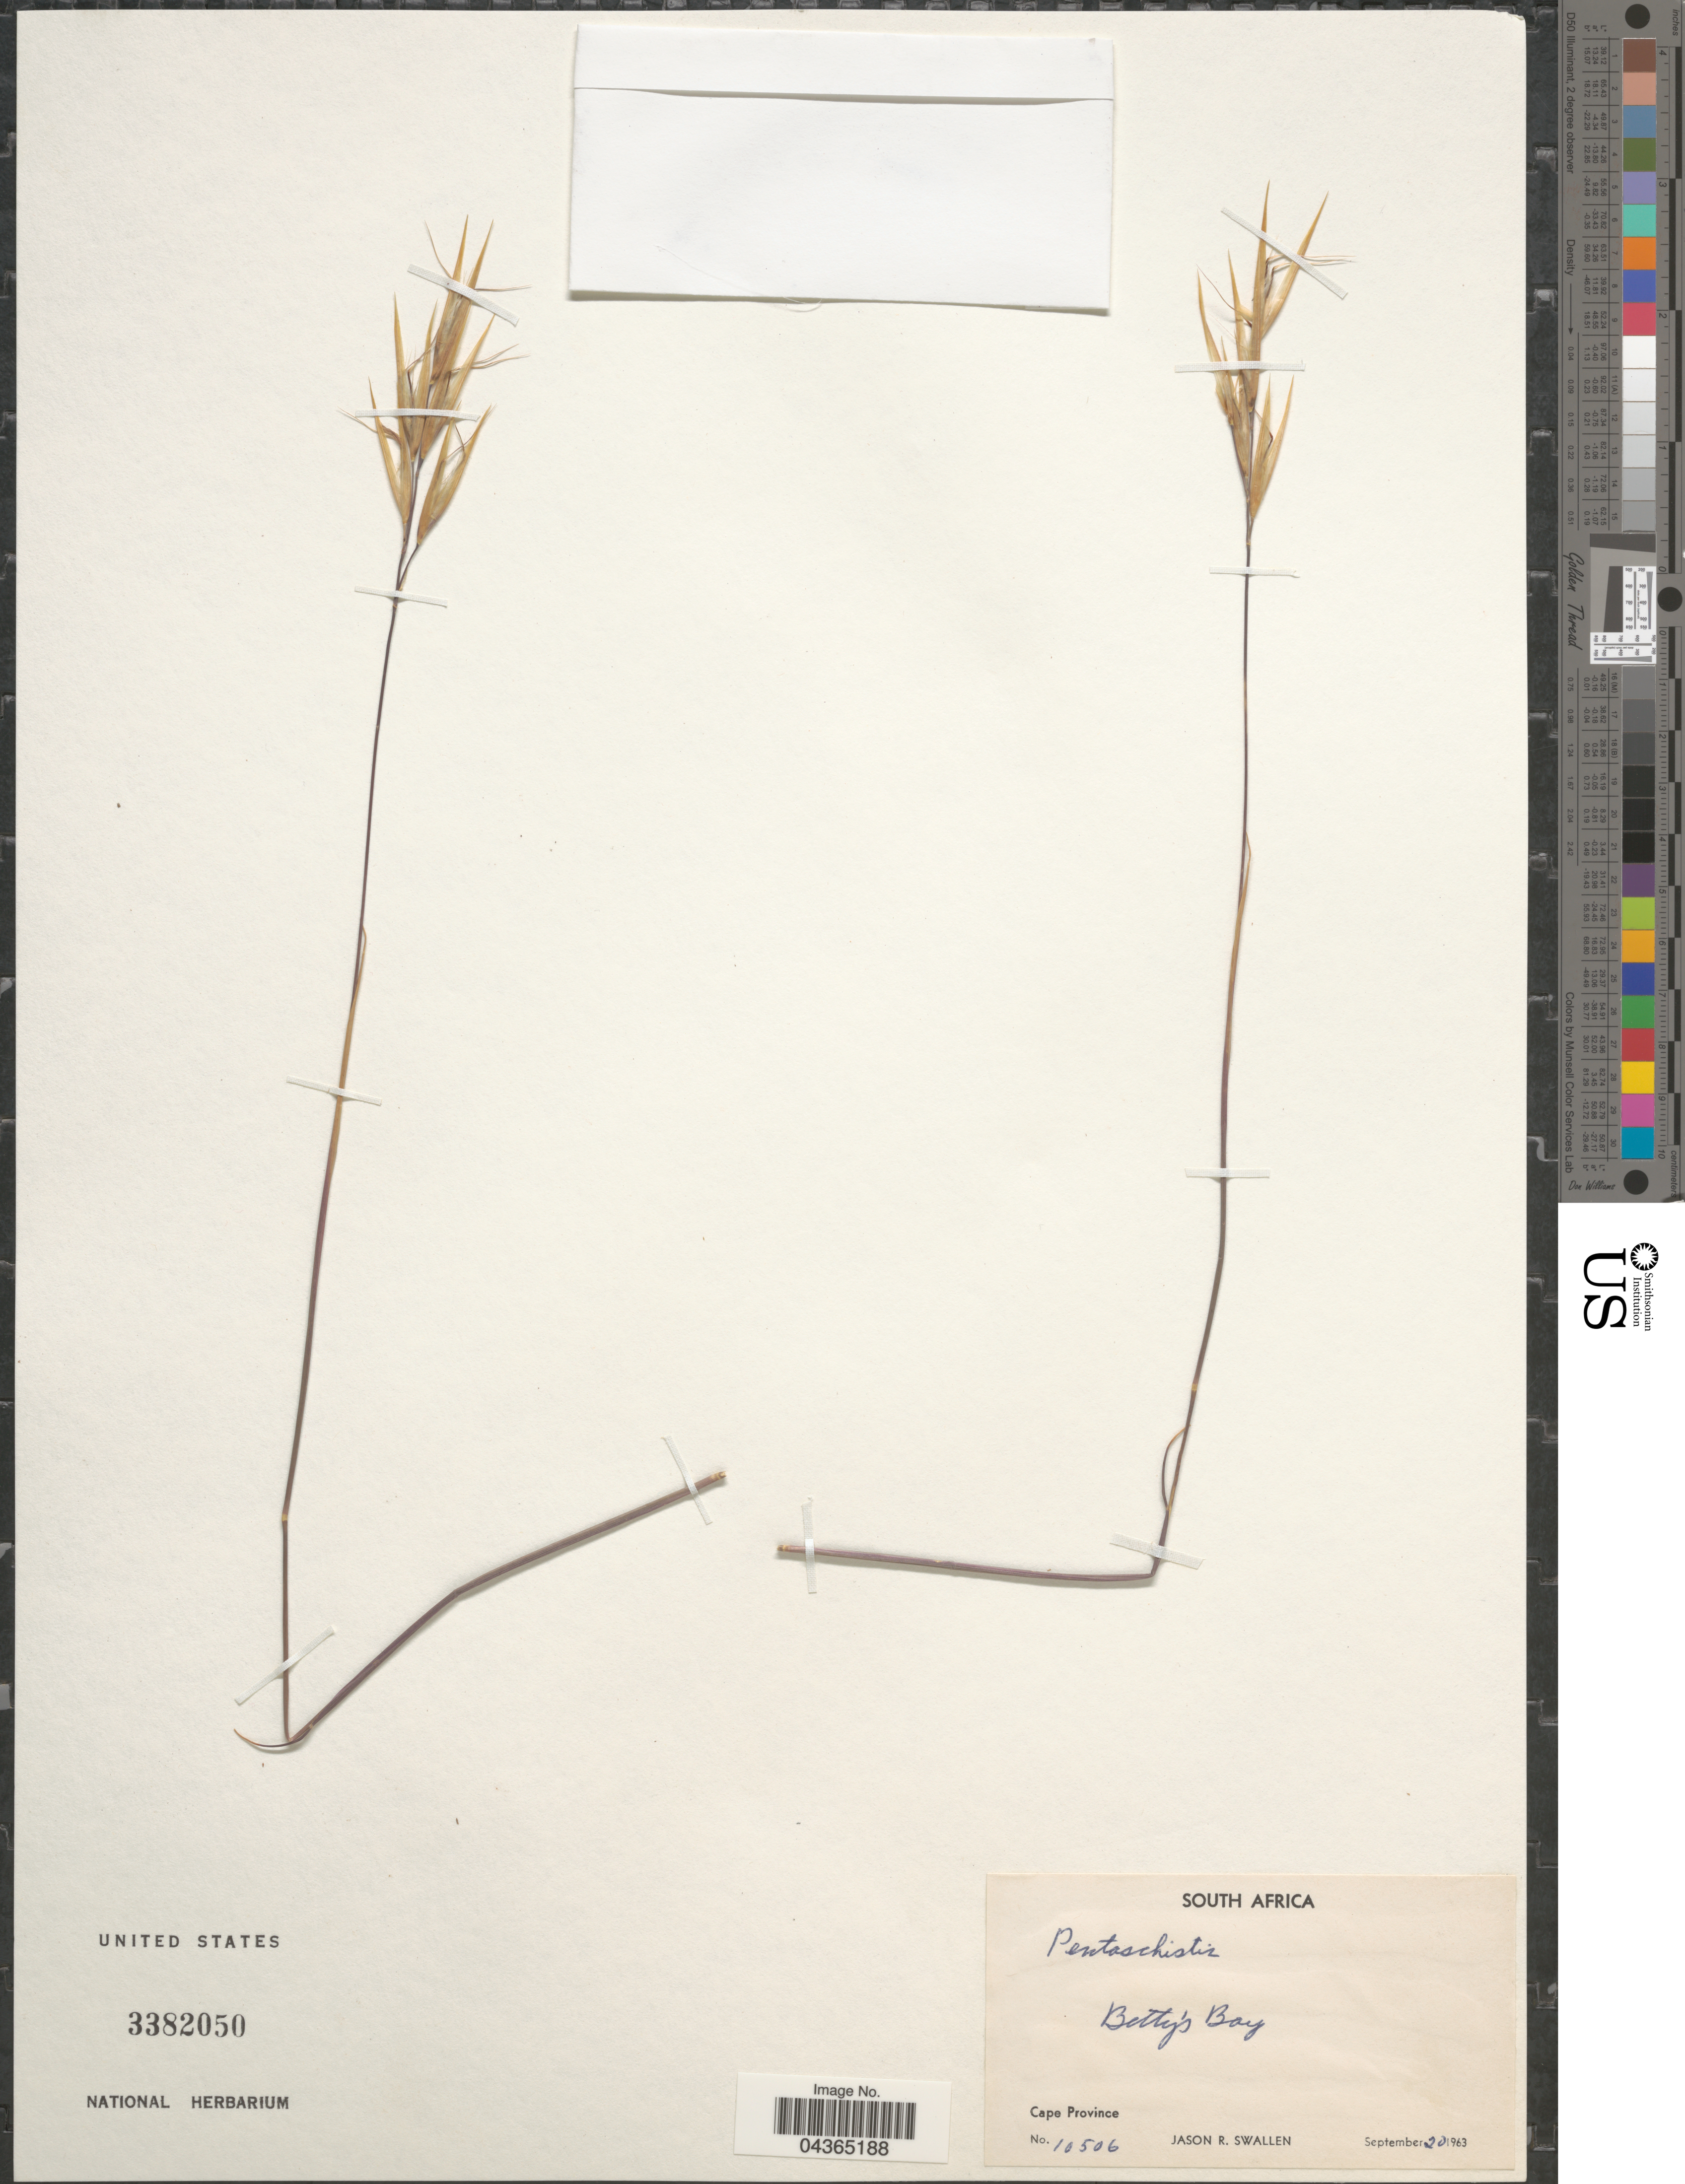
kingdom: Plantae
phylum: Tracheophyta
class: Liliopsida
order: Poales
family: Poaceae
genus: Pentameris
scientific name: Pentameris sp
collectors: J. R. Swallen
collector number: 10506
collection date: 1963-09-20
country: South Africa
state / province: Western Cape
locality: Betty's Bay.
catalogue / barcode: US 3382050